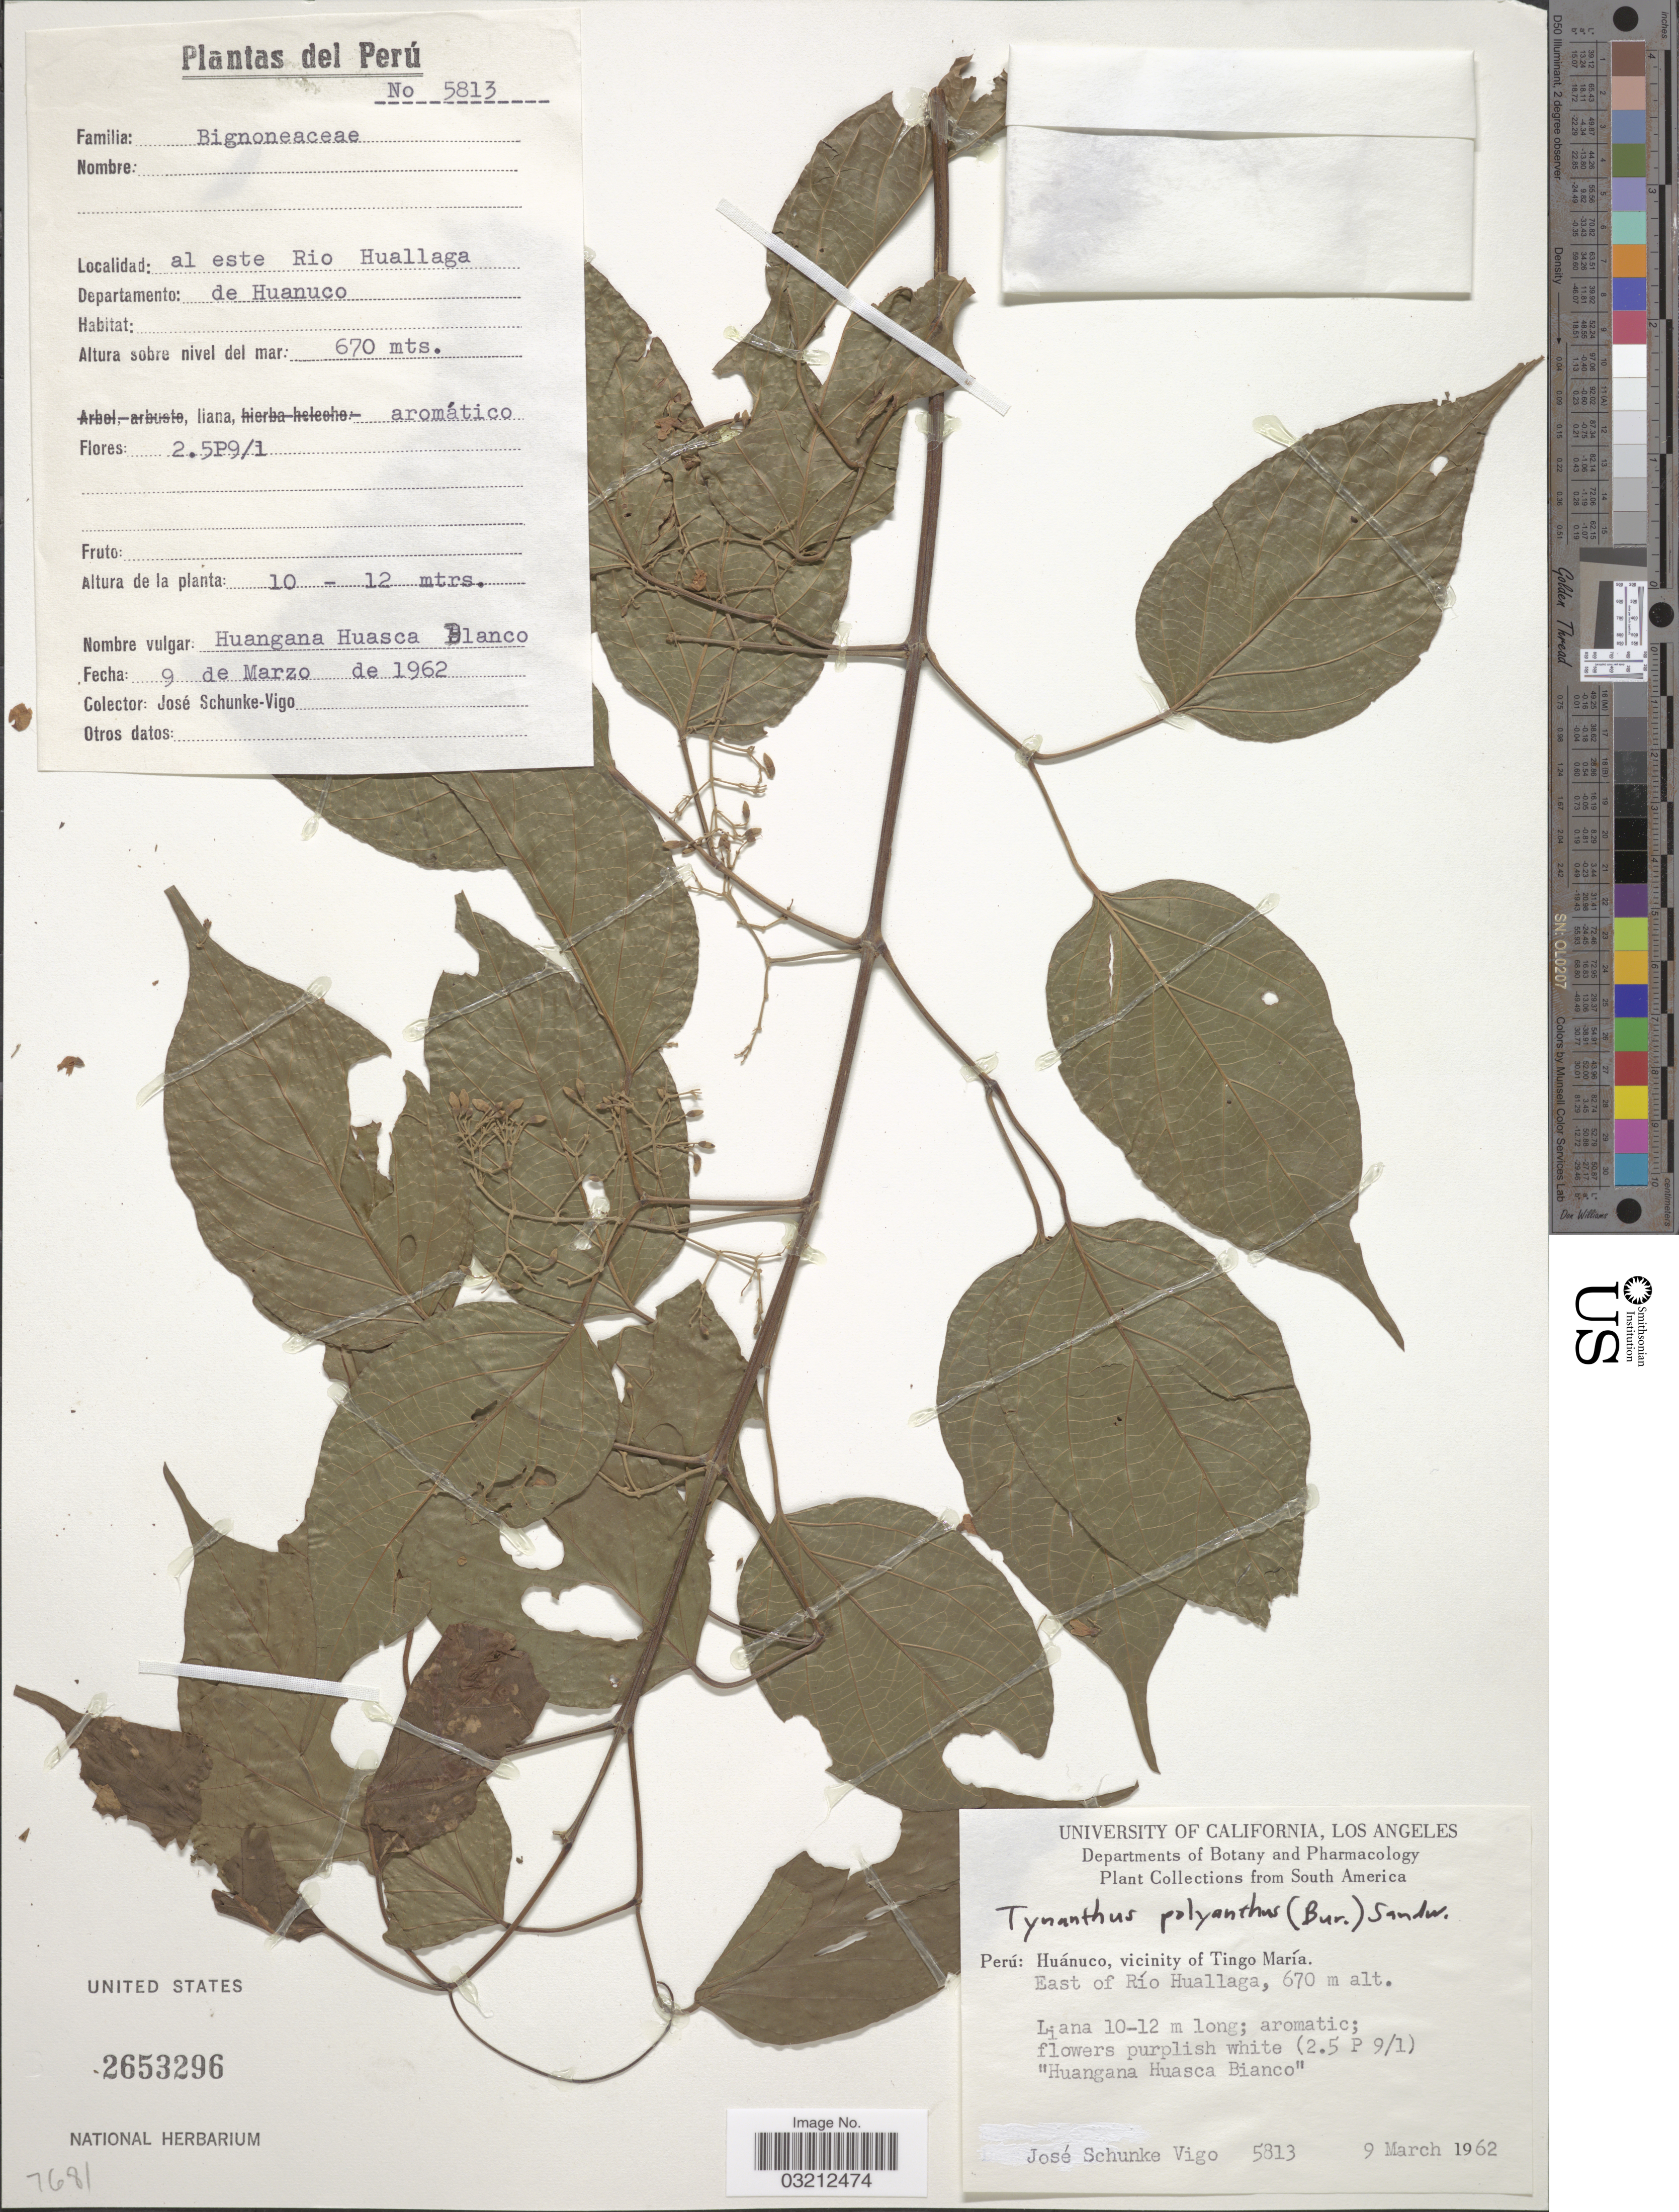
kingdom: Plantae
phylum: Tracheophyta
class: Magnoliopsida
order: Lamiales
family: Bignoniaceae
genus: Tynanthus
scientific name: Tynanthus polyanthus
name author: (Bureau) Sandwith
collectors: J. Schunke Vigo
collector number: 5813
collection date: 1962-03-09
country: Peru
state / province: Huánuco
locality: Departamento: de Huanuco. Vicinity of Tingo María. East of Río Huallaga.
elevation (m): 670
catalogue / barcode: US 2653296